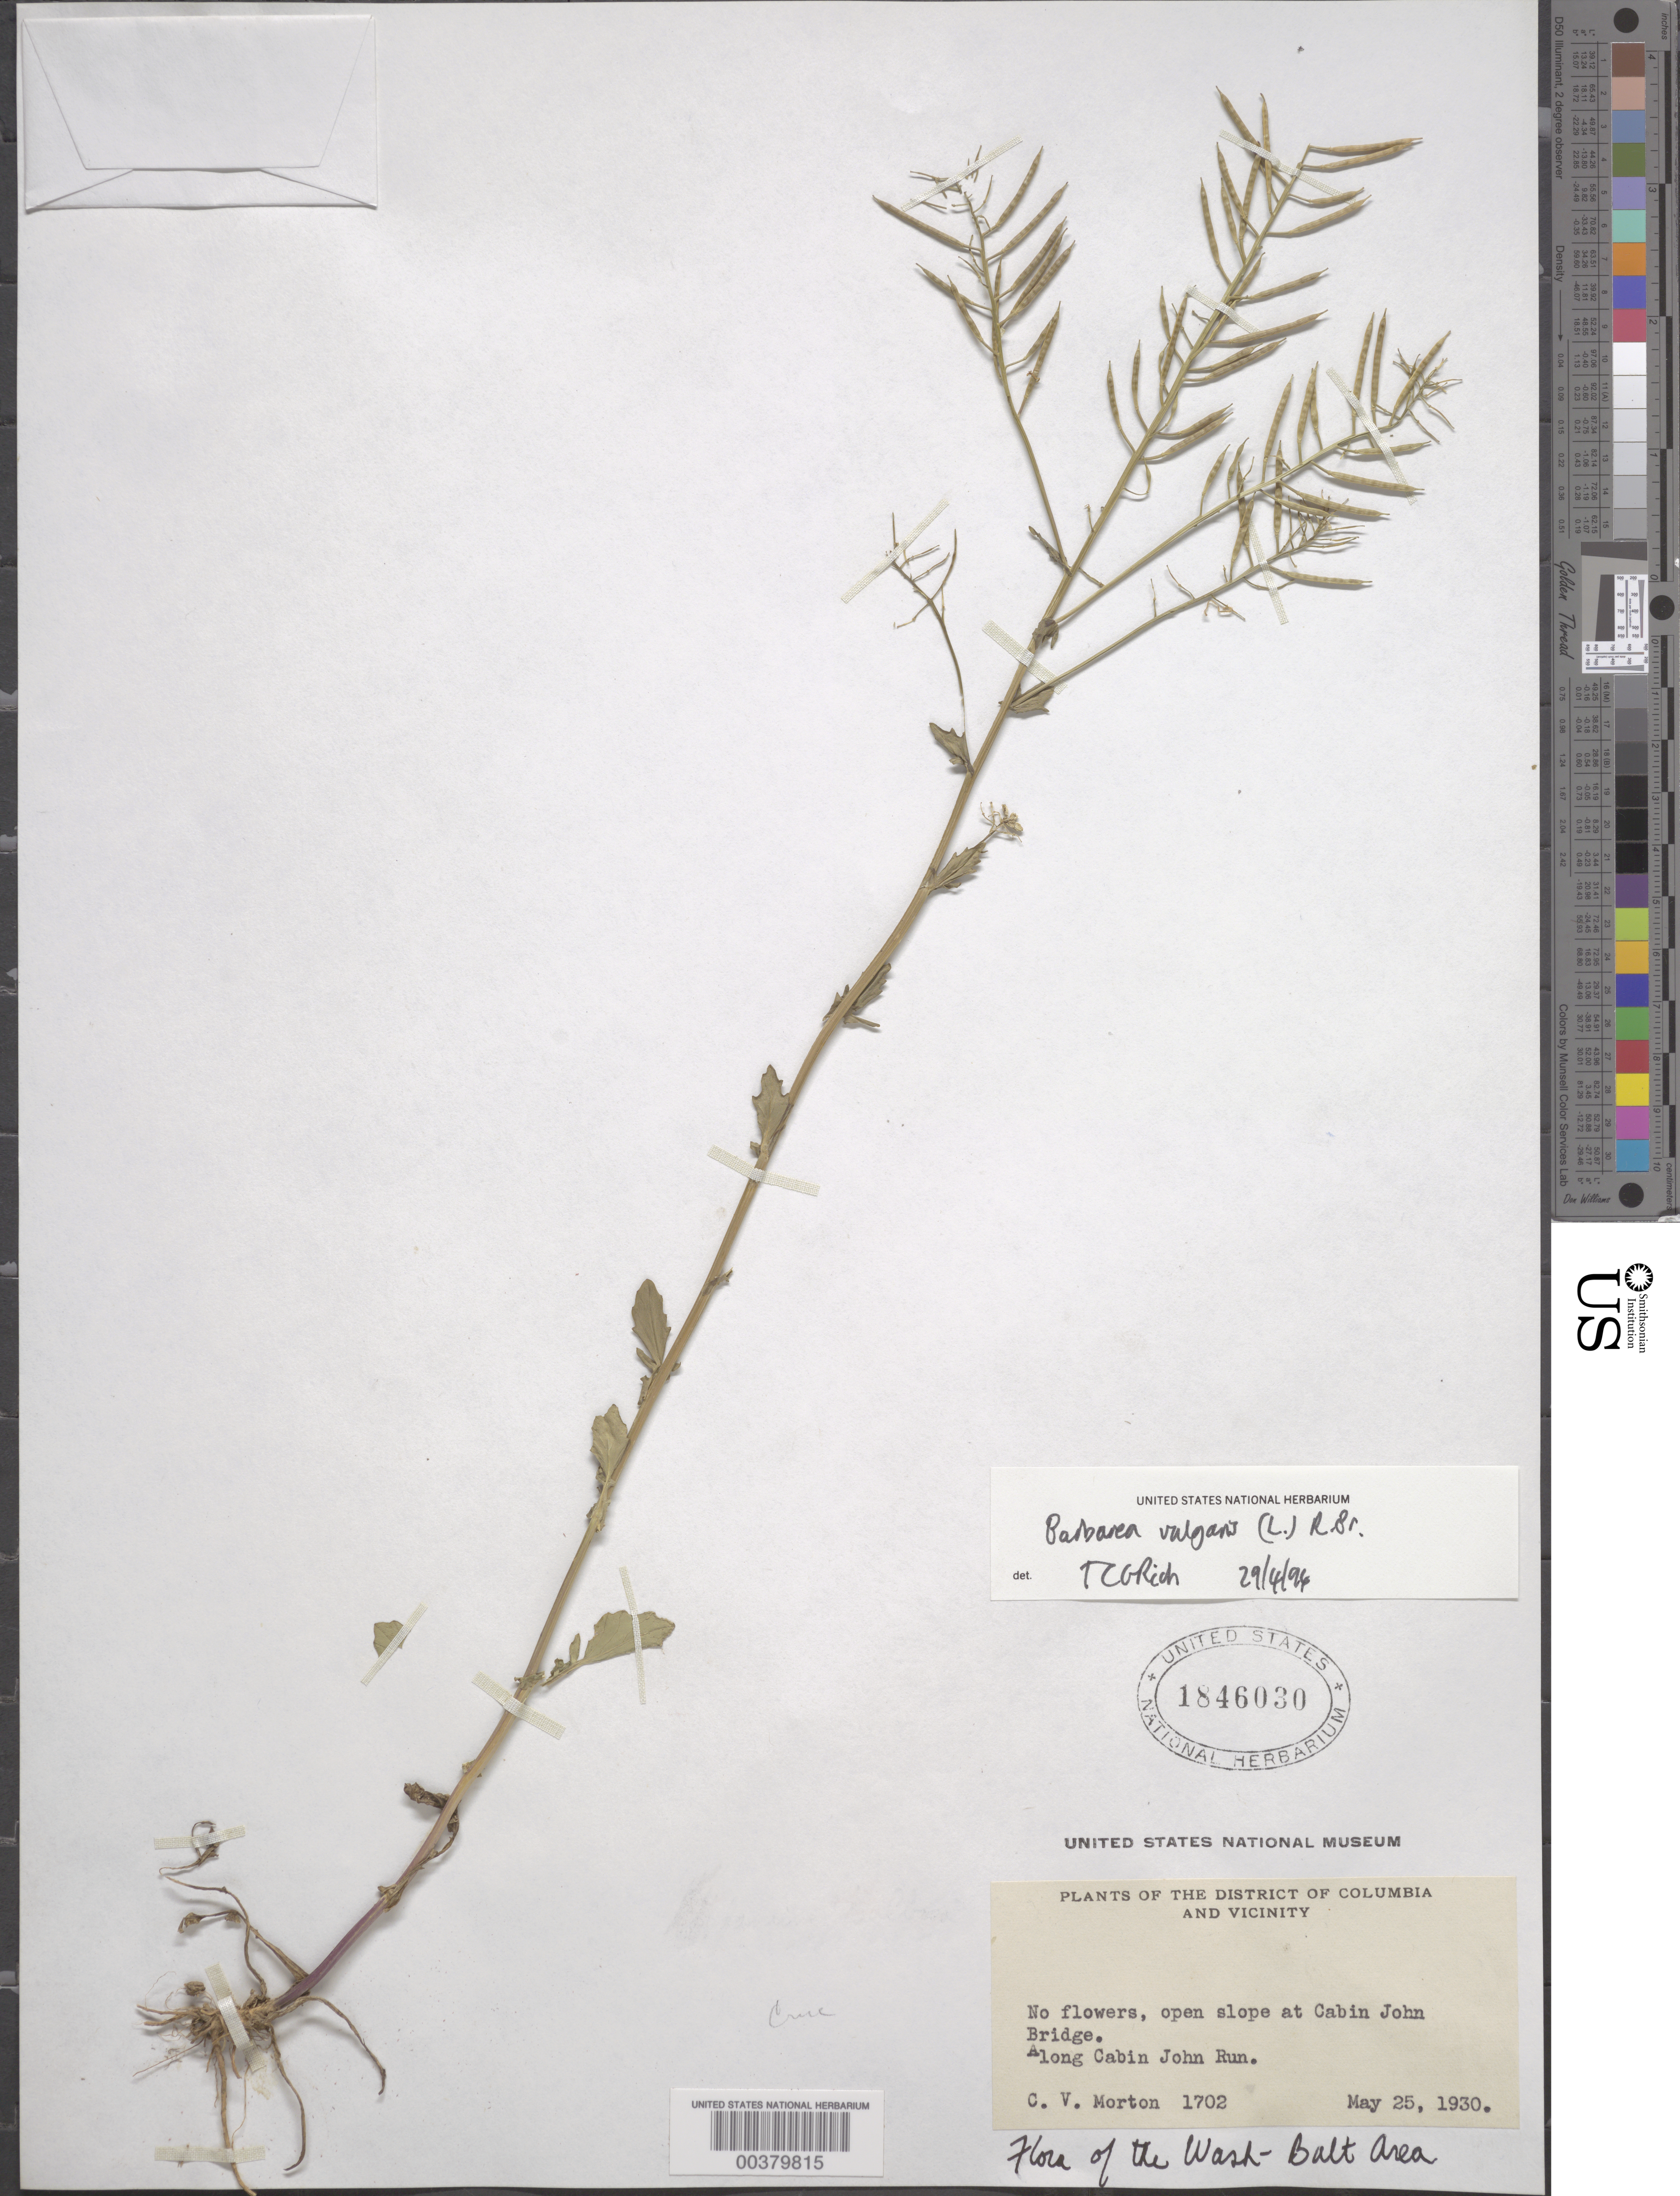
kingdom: Plantae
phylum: Tracheophyta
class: Magnoliopsida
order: Brassicales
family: Brassicaceae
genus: Barbarea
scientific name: Barbarea vulgaris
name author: W.T. Aiton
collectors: C. V. Morton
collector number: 1702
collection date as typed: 25 May 1930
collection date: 1930-05-25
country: United States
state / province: Maryland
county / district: Montgomery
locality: Cabin John Bridge C. & O. Canal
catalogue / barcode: US 1846030